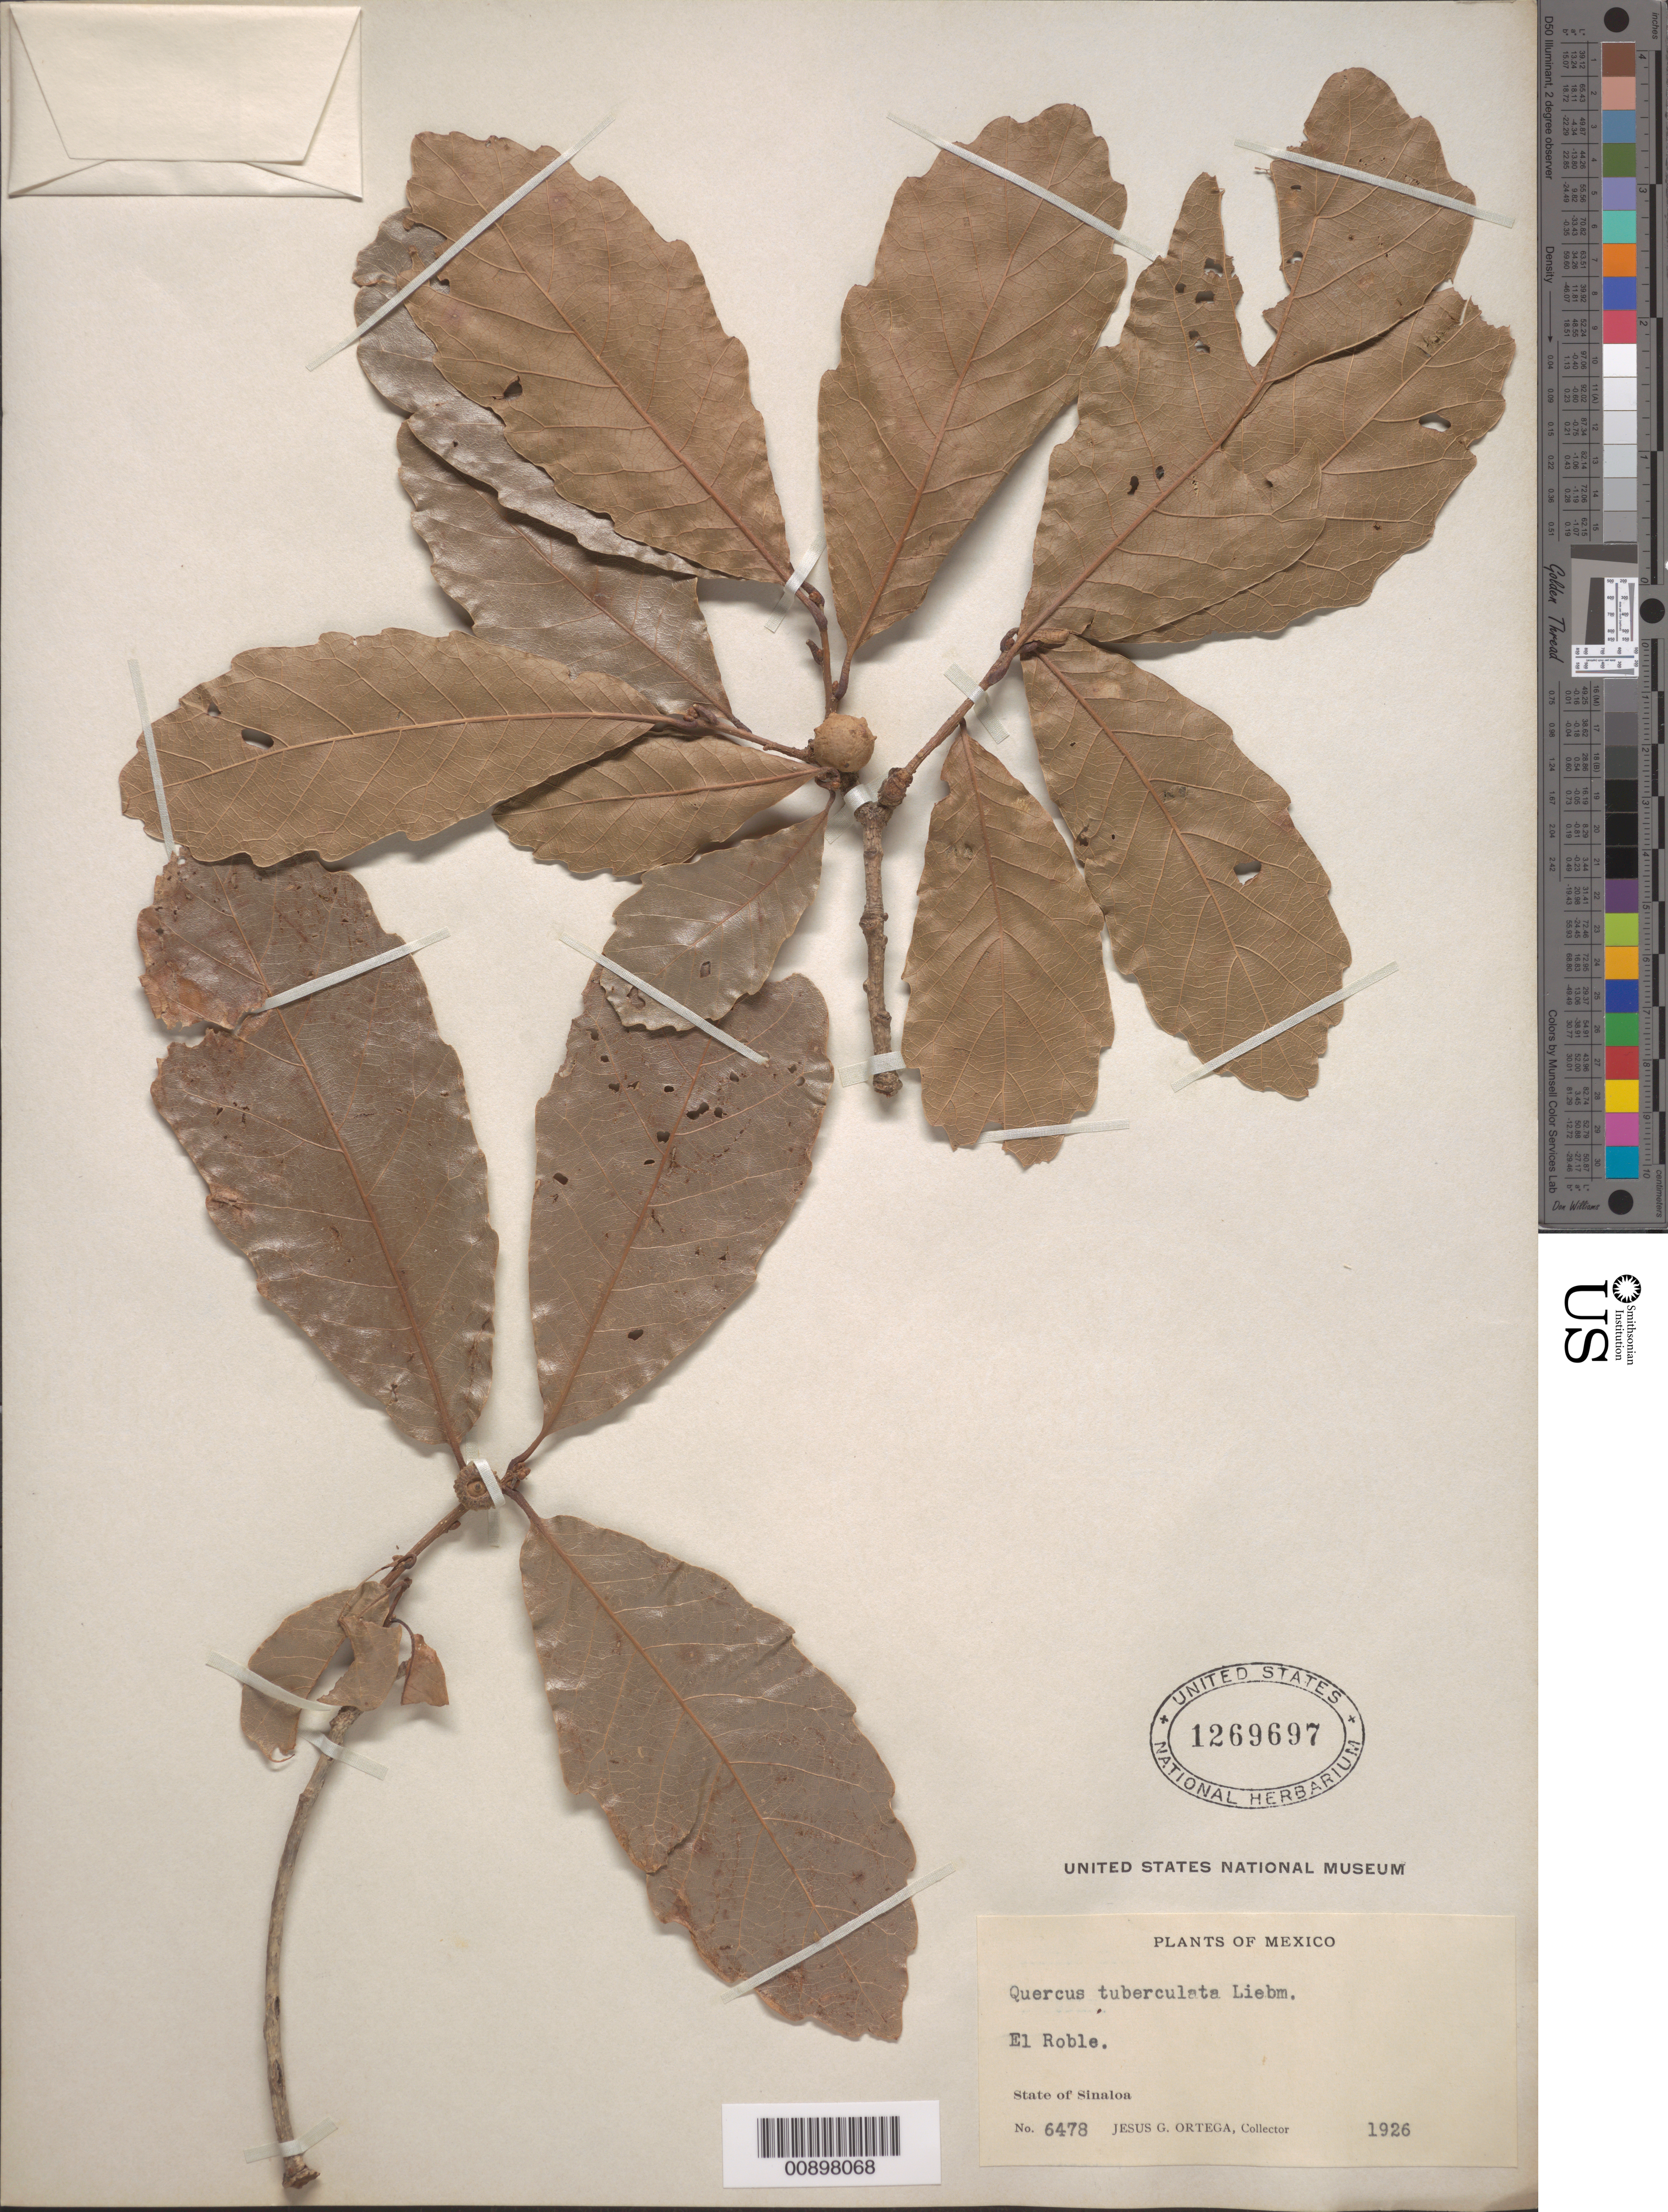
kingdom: Plantae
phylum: Tracheophyta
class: Magnoliopsida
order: Fagales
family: Fagaceae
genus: Quercus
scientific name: Quercus tuberculata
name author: Liebm.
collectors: J. Ortega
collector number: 6478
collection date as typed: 1926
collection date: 1926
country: Mexico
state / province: Sinaloa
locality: El Roble. State of Sinaloa.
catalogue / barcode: US 1269697